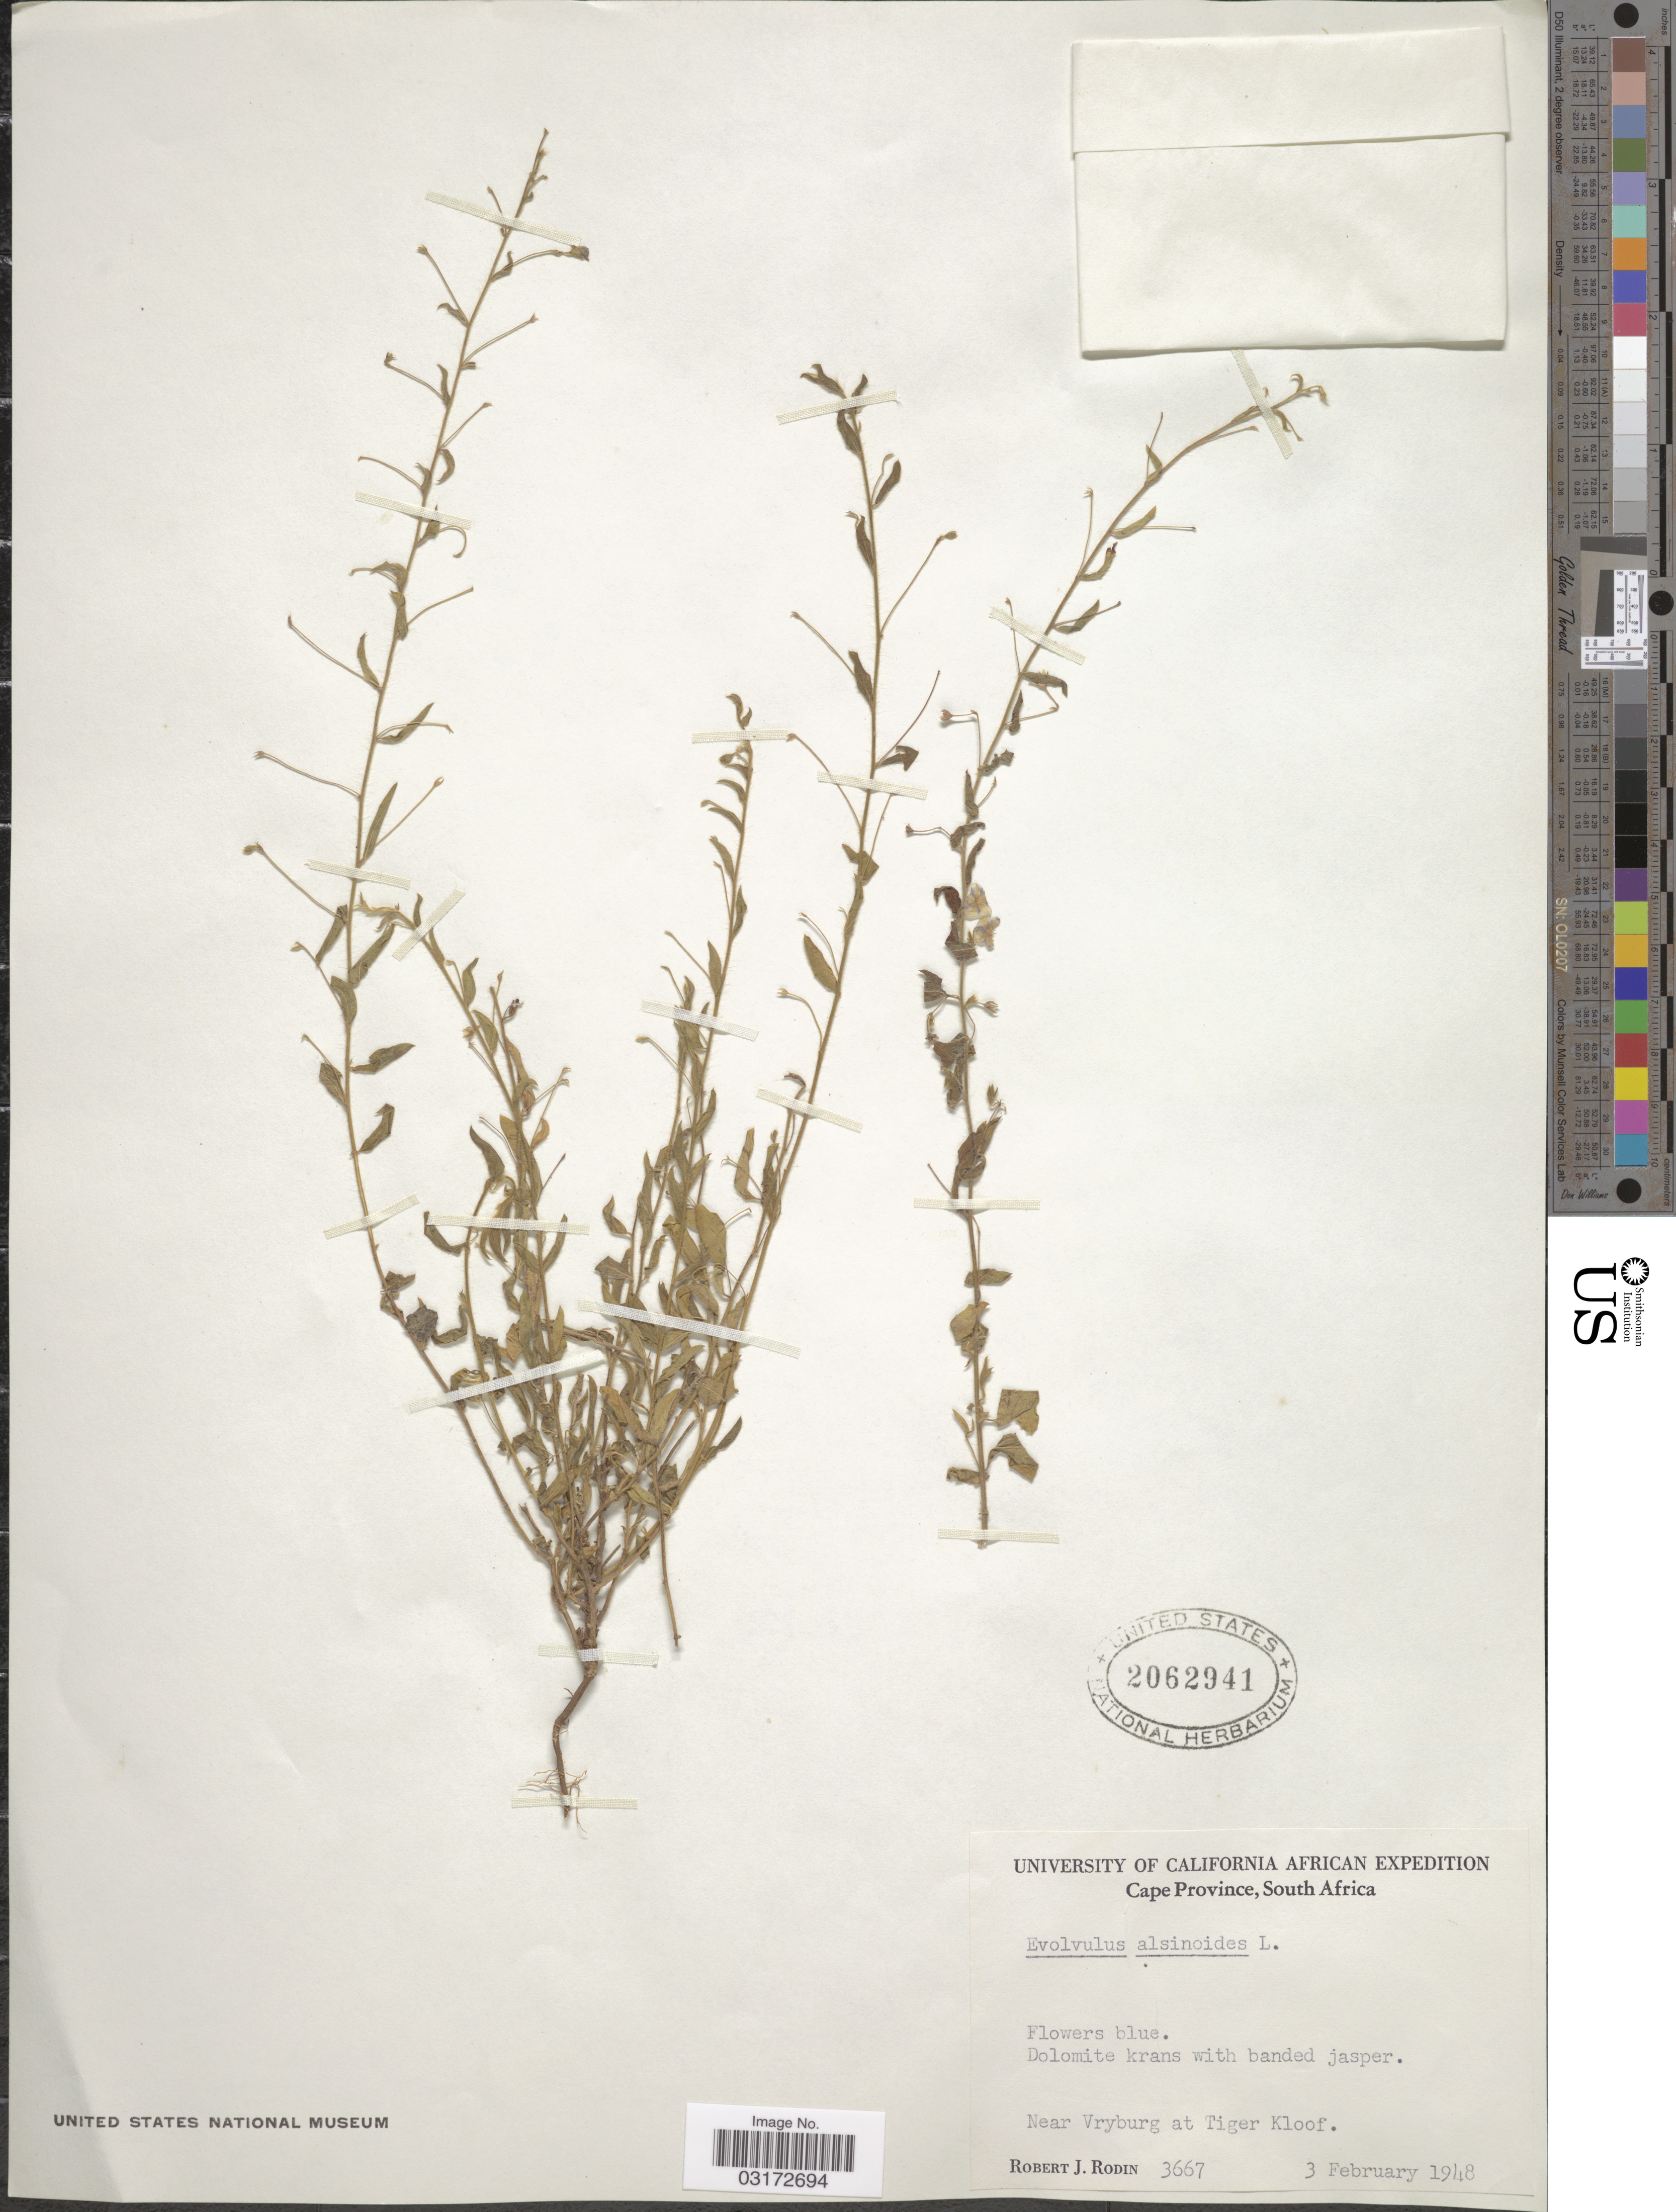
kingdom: Plantae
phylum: Tracheophyta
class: Magnoliopsida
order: Solanales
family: Convolvulaceae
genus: Evolvulus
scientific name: Evolvulus alsinoides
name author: (L.) L.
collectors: R. J. Rodin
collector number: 3667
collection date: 1948-02-03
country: South Africa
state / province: North West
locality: Near Vryburg at Tiger Kloof.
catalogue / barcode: US 2062941